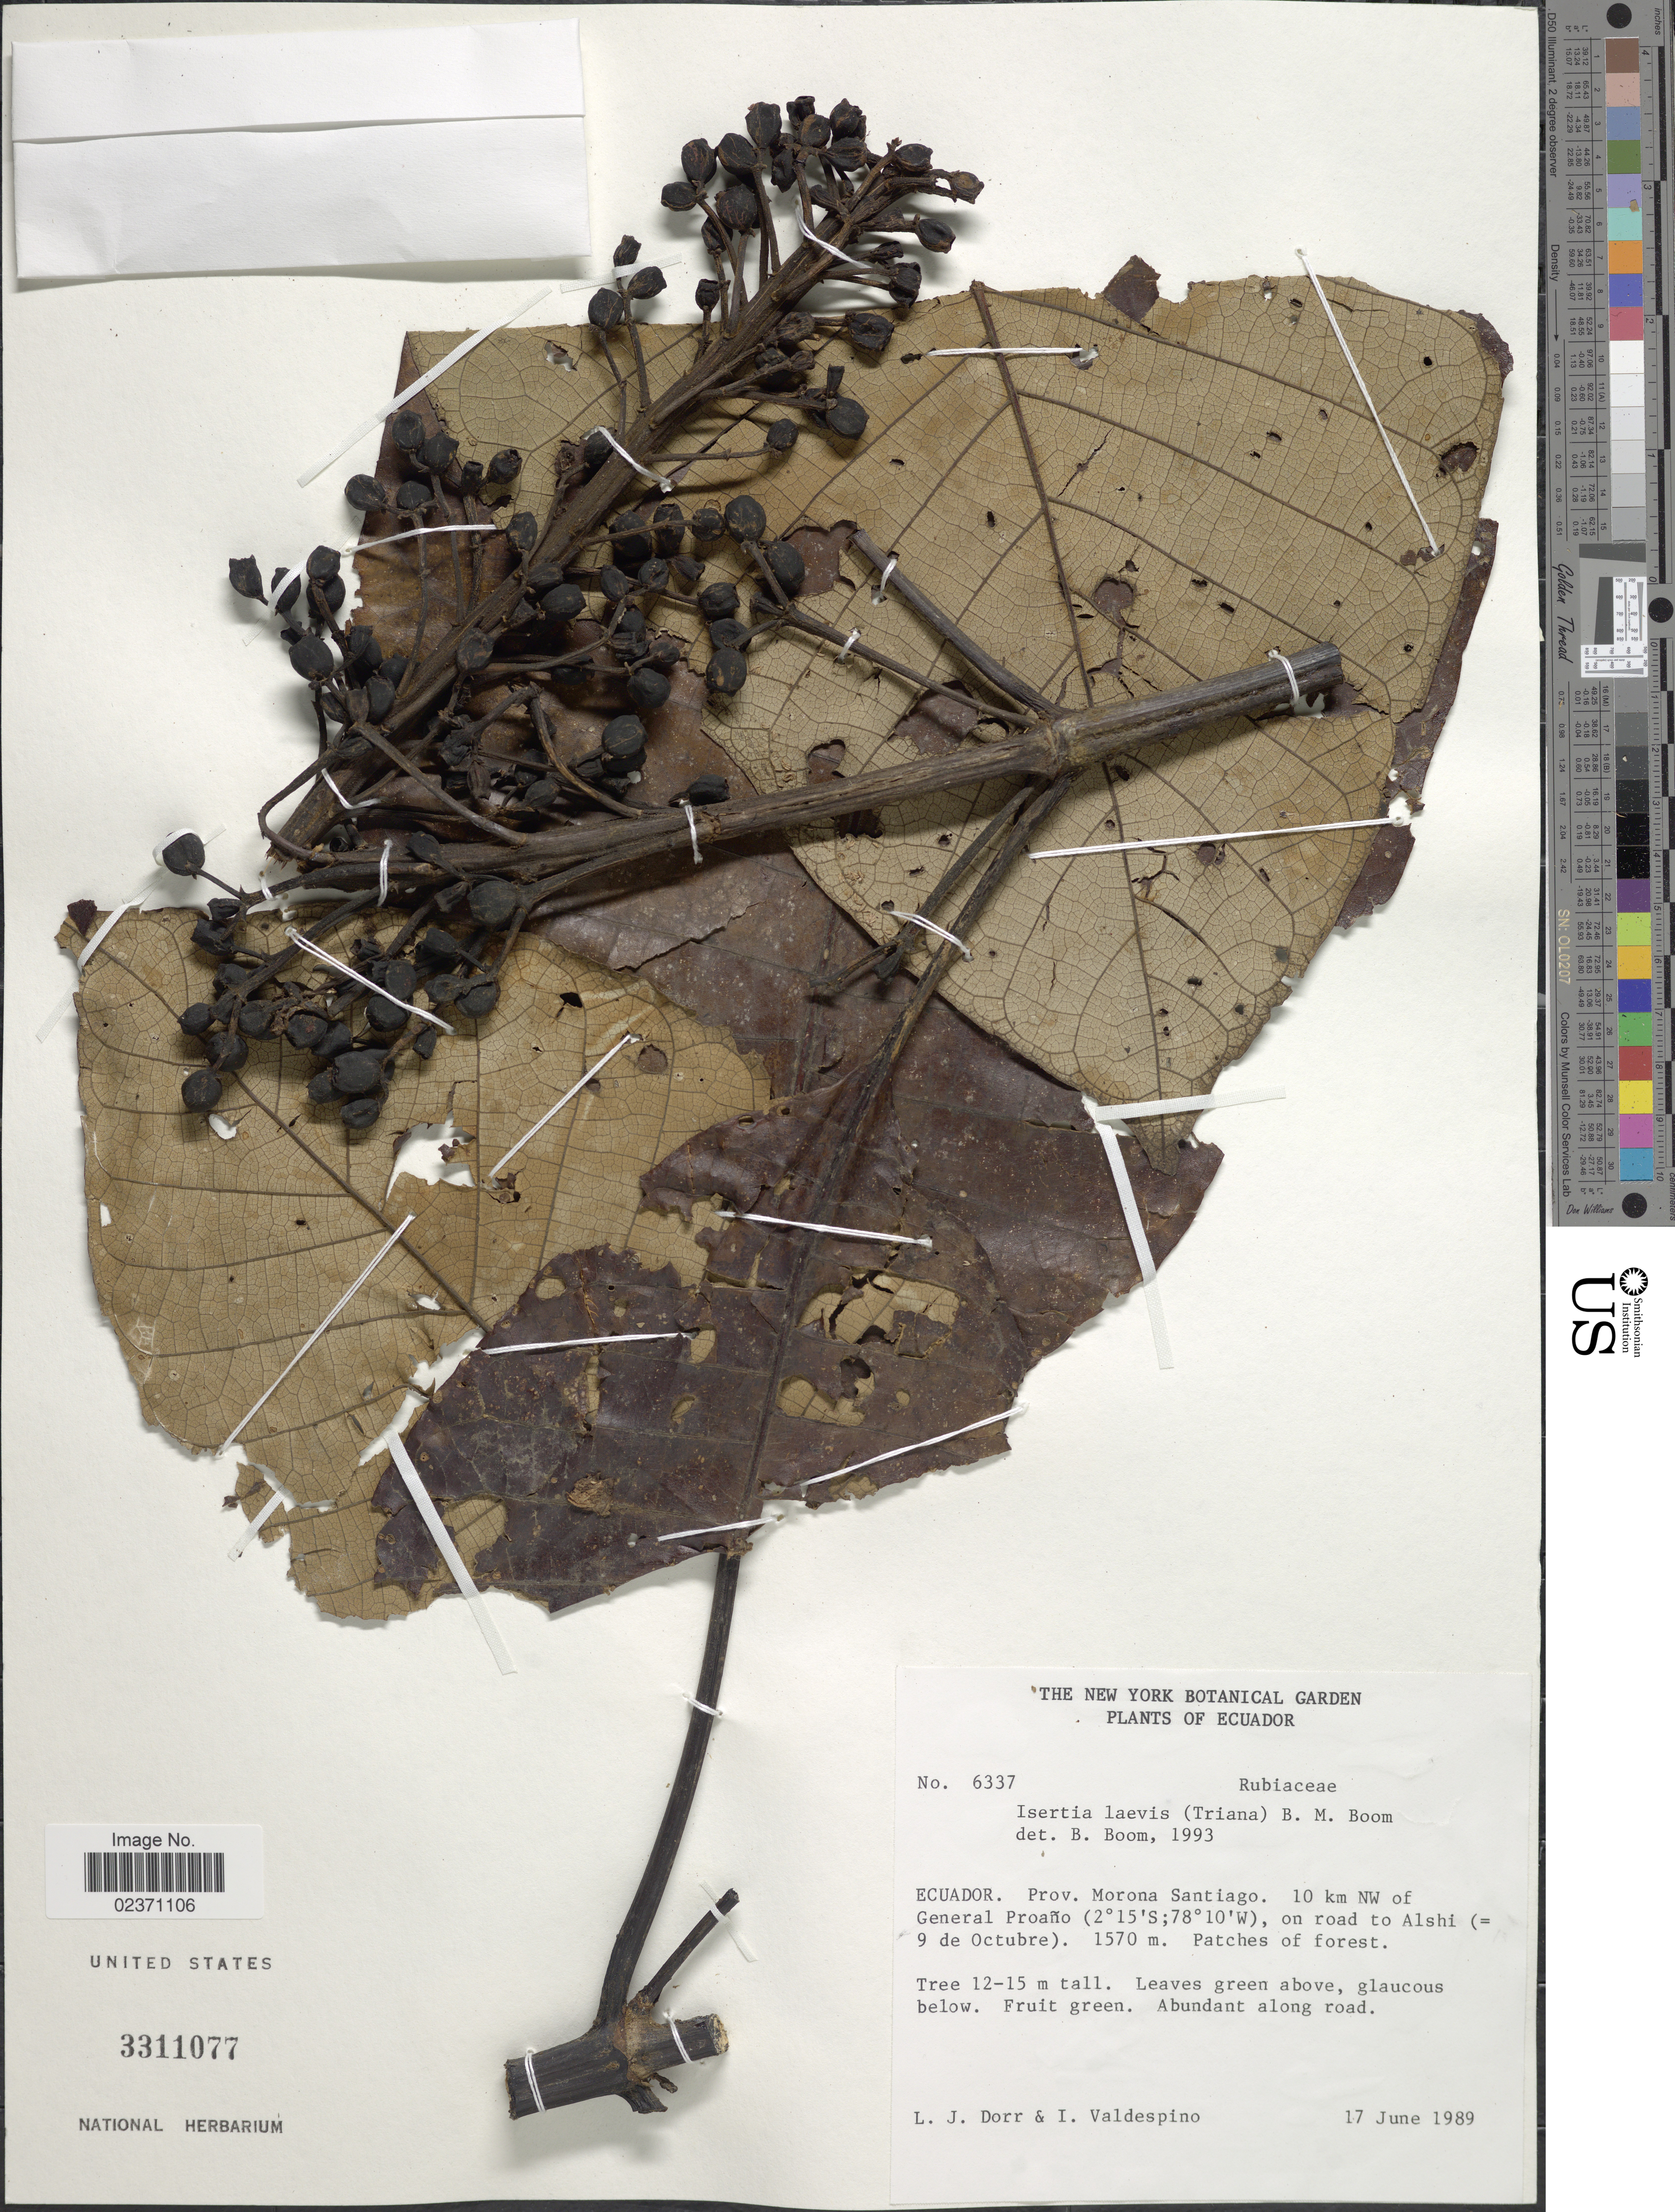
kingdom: Plantae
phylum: Tracheophyta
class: Magnoliopsida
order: Gentianales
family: Rubiaceae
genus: Isertia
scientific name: Isertia laevis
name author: (Triana) B.M. Boom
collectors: L. J. Dorr & I. A. Valdespino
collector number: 6337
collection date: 1989-06-17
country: Ecuador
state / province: Morona-Santiago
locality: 10 km NW of General Proano, on road to Alshi( = 9 de Octubre)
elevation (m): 1570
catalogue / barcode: US 3311077